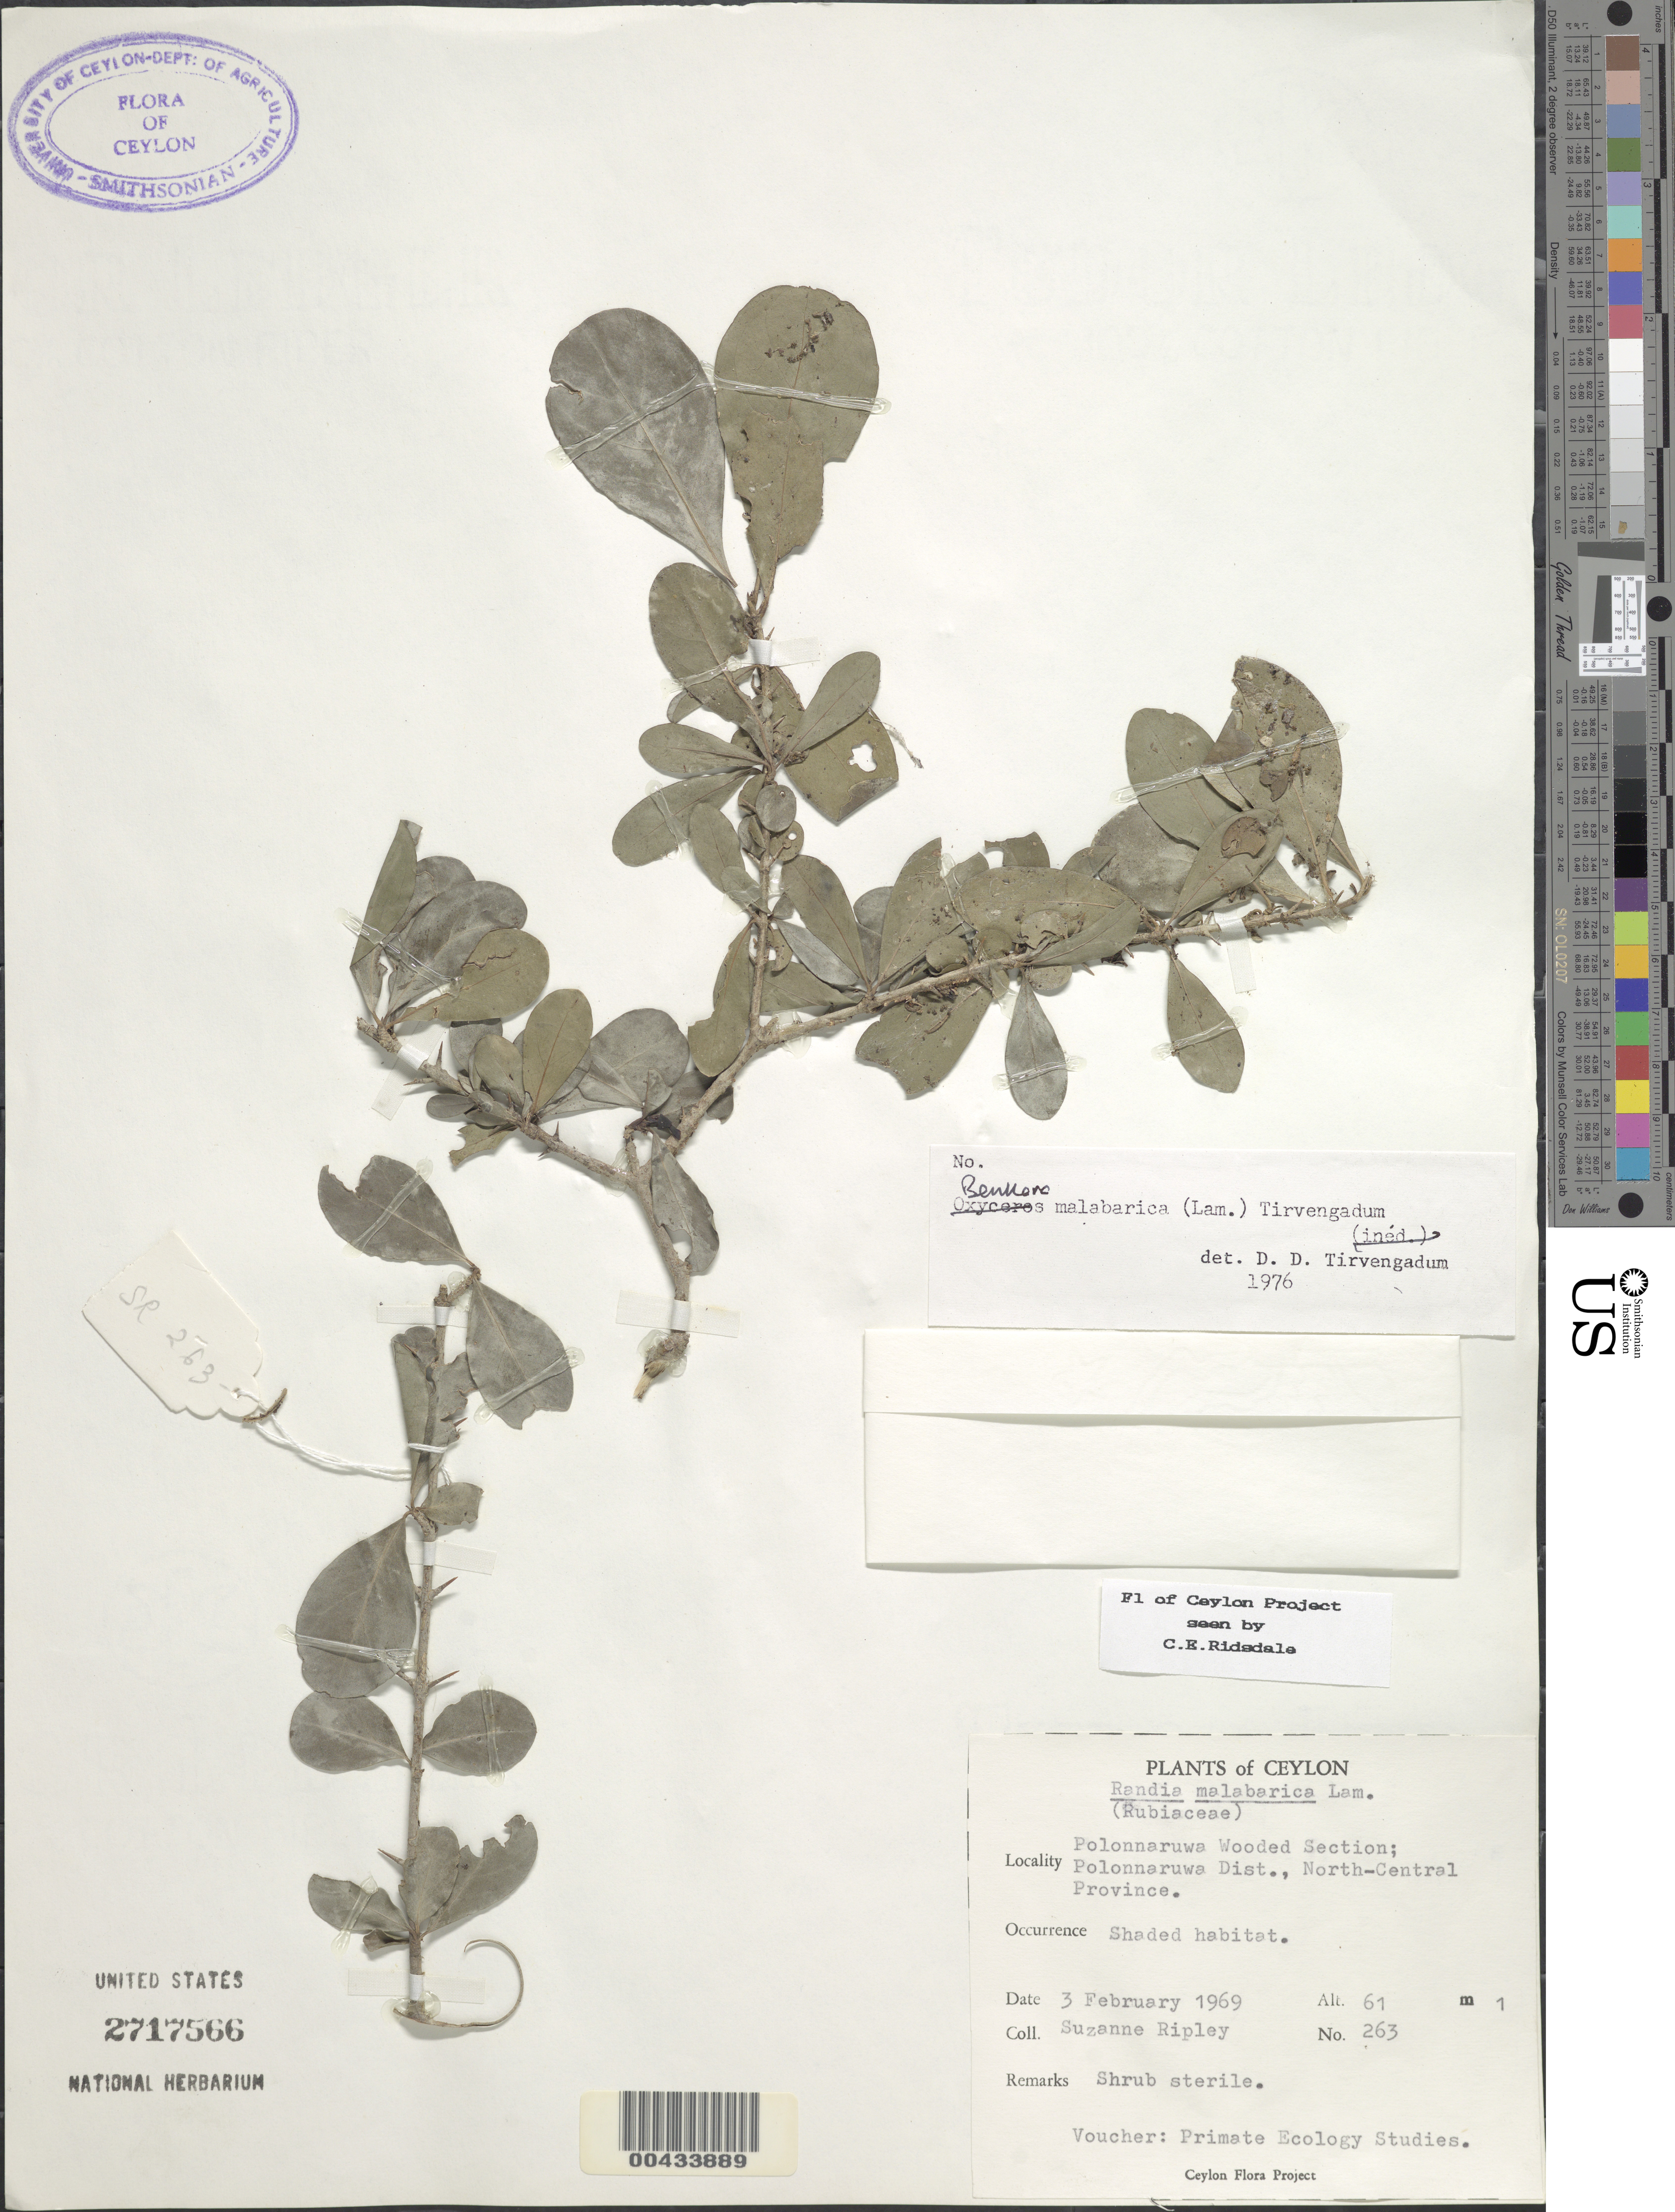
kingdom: Plantae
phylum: Tracheophyta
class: Magnoliopsida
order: Gentianales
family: Rubiaceae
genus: Benkara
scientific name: Benkara malabarica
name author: (Lam.) Tirveng.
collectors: S. Ripley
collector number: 263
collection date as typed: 03 Feb 1969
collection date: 1969-02-03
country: Sri Lanka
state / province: North Central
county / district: Polonnaruwa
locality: Polonnaruwa wooded section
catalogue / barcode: US 2717566